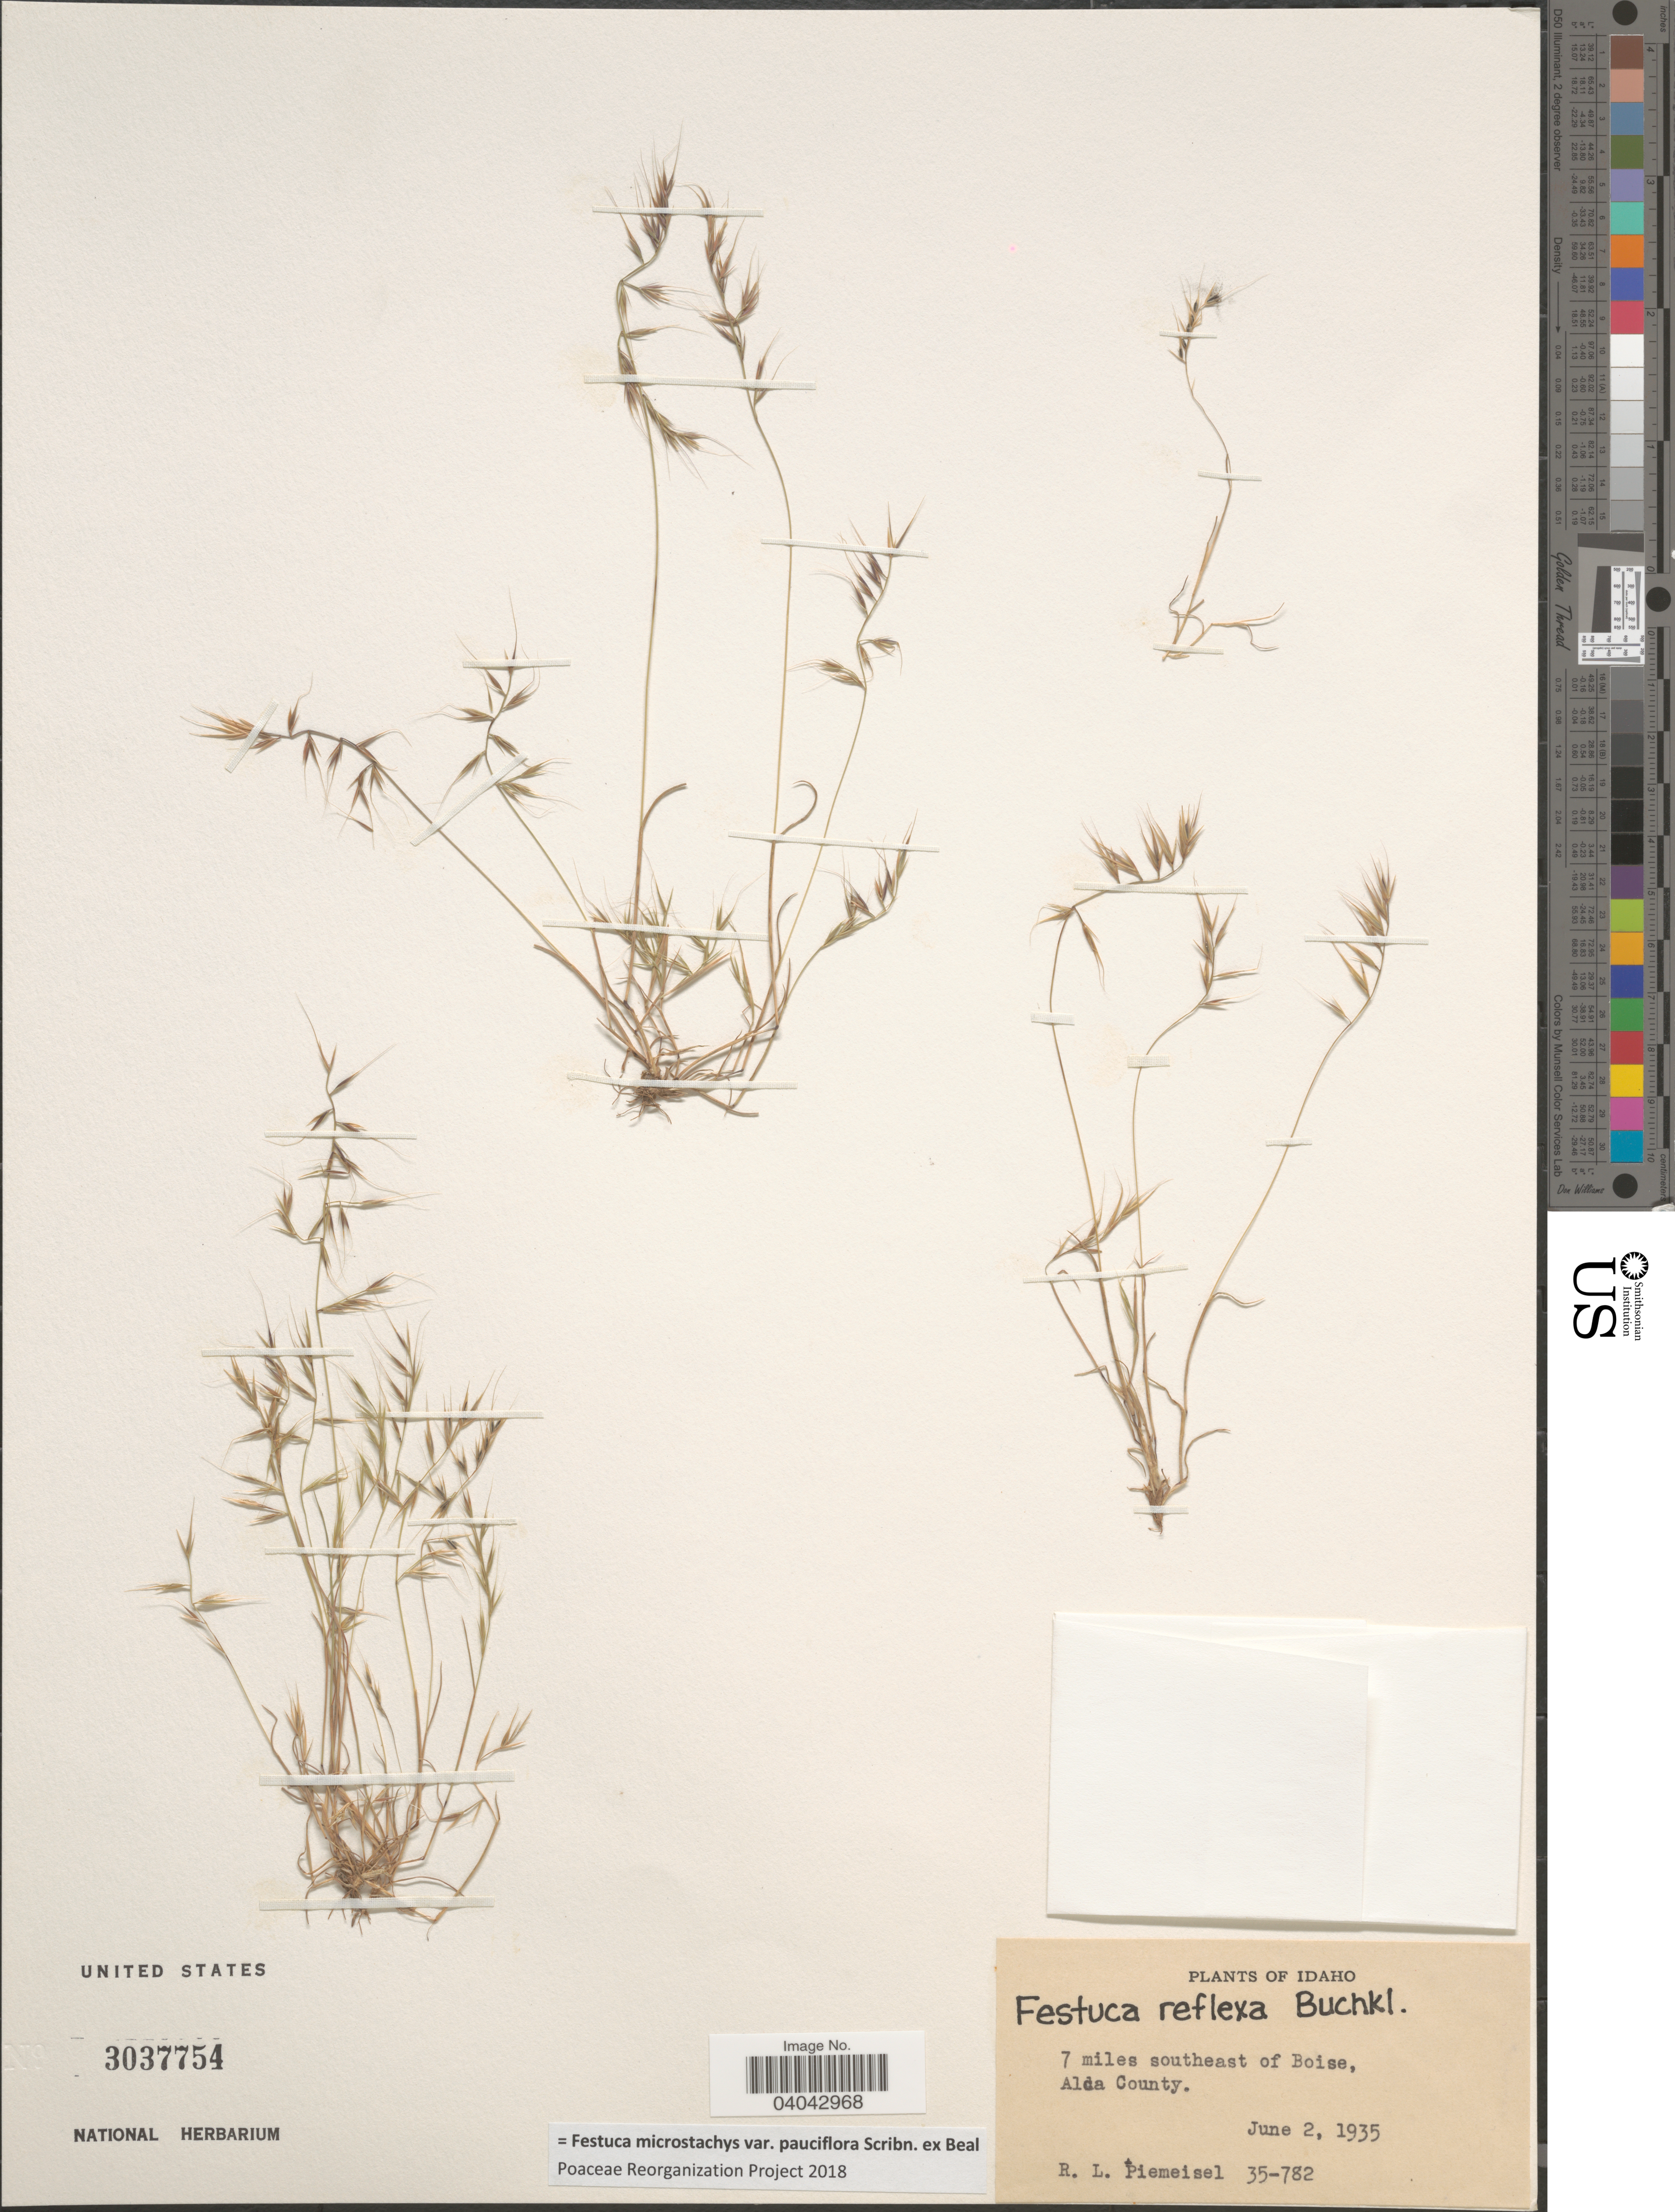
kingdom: Plantae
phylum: Tracheophyta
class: Liliopsida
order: Poales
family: Poaceae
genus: Festuca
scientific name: Festuca microstachys var. pauciflora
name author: Scribn. ex W.J. Beal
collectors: R. L. Piemeisel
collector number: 35-782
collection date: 1935-06-02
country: United States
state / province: Idaho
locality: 7 miles southeast of Boise, Alda County.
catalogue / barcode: US 3037754